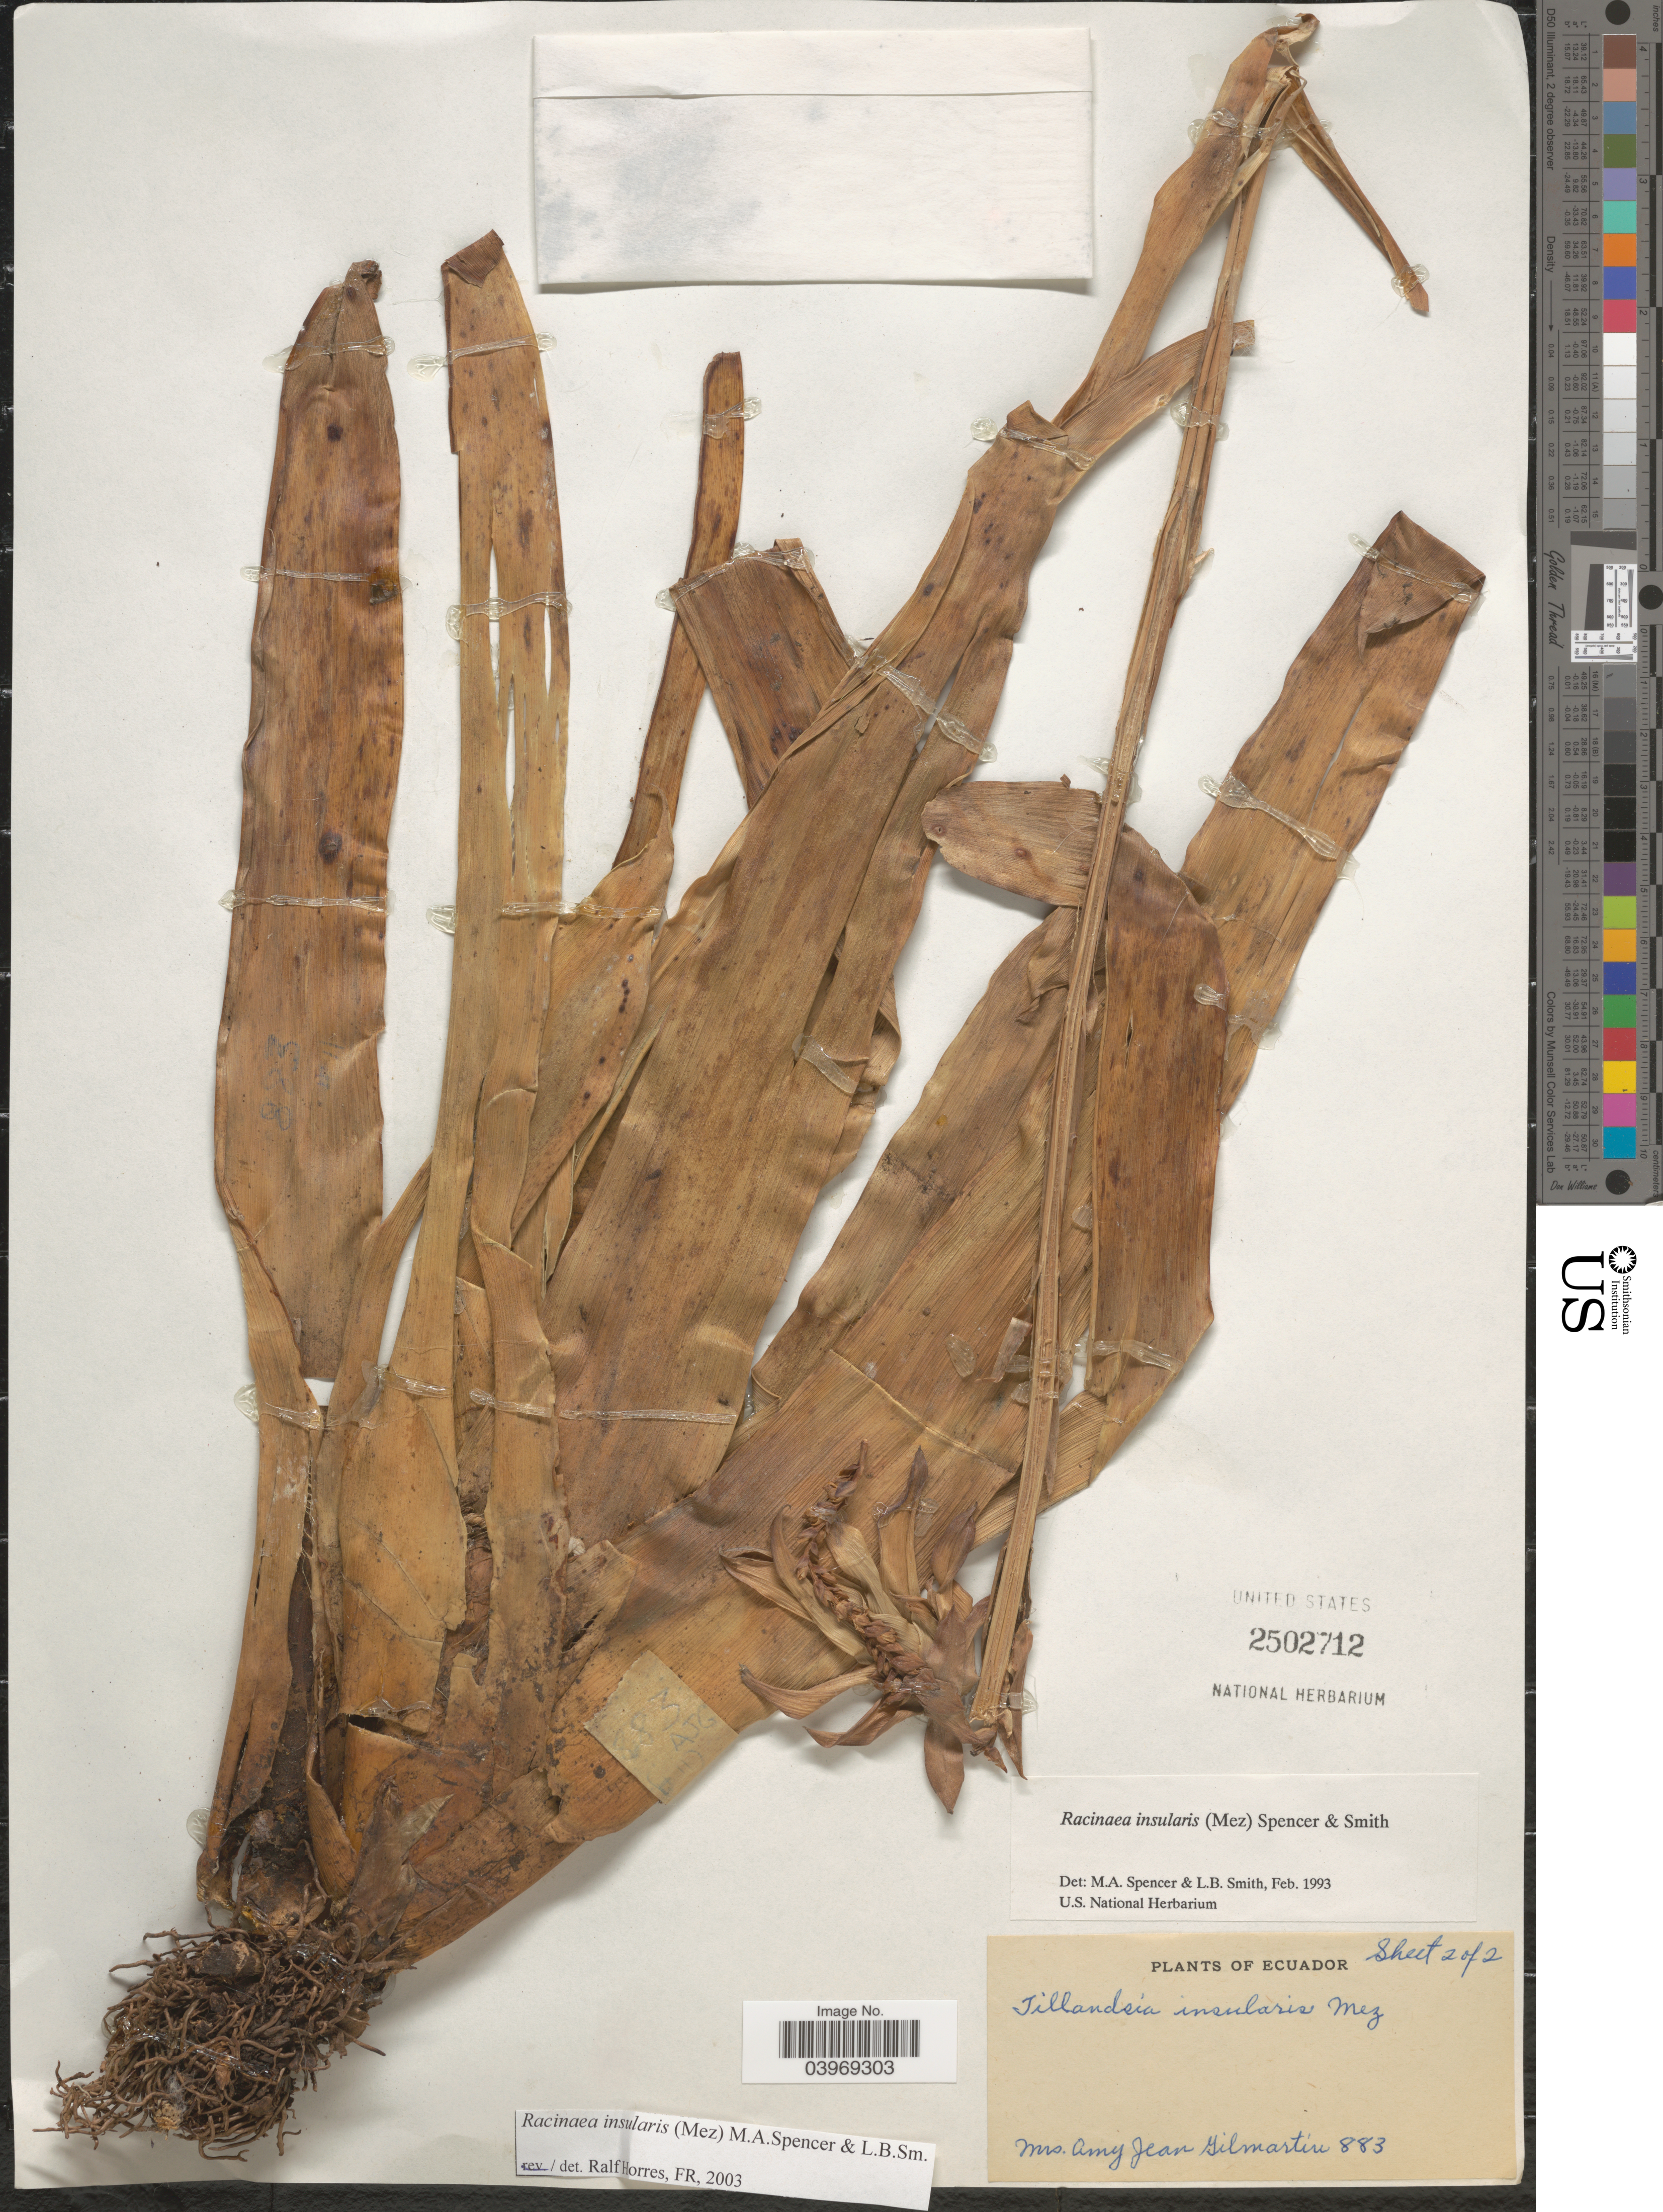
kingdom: Plantae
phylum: Tracheophyta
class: Liliopsida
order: Poales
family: Bromeliaceae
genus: Racinaea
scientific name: Racinaea insularis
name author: (Mez) M.A. Spencer & L.B. Sm.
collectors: A. J. Gilmartin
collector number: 883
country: Ecuador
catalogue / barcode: US 2502712